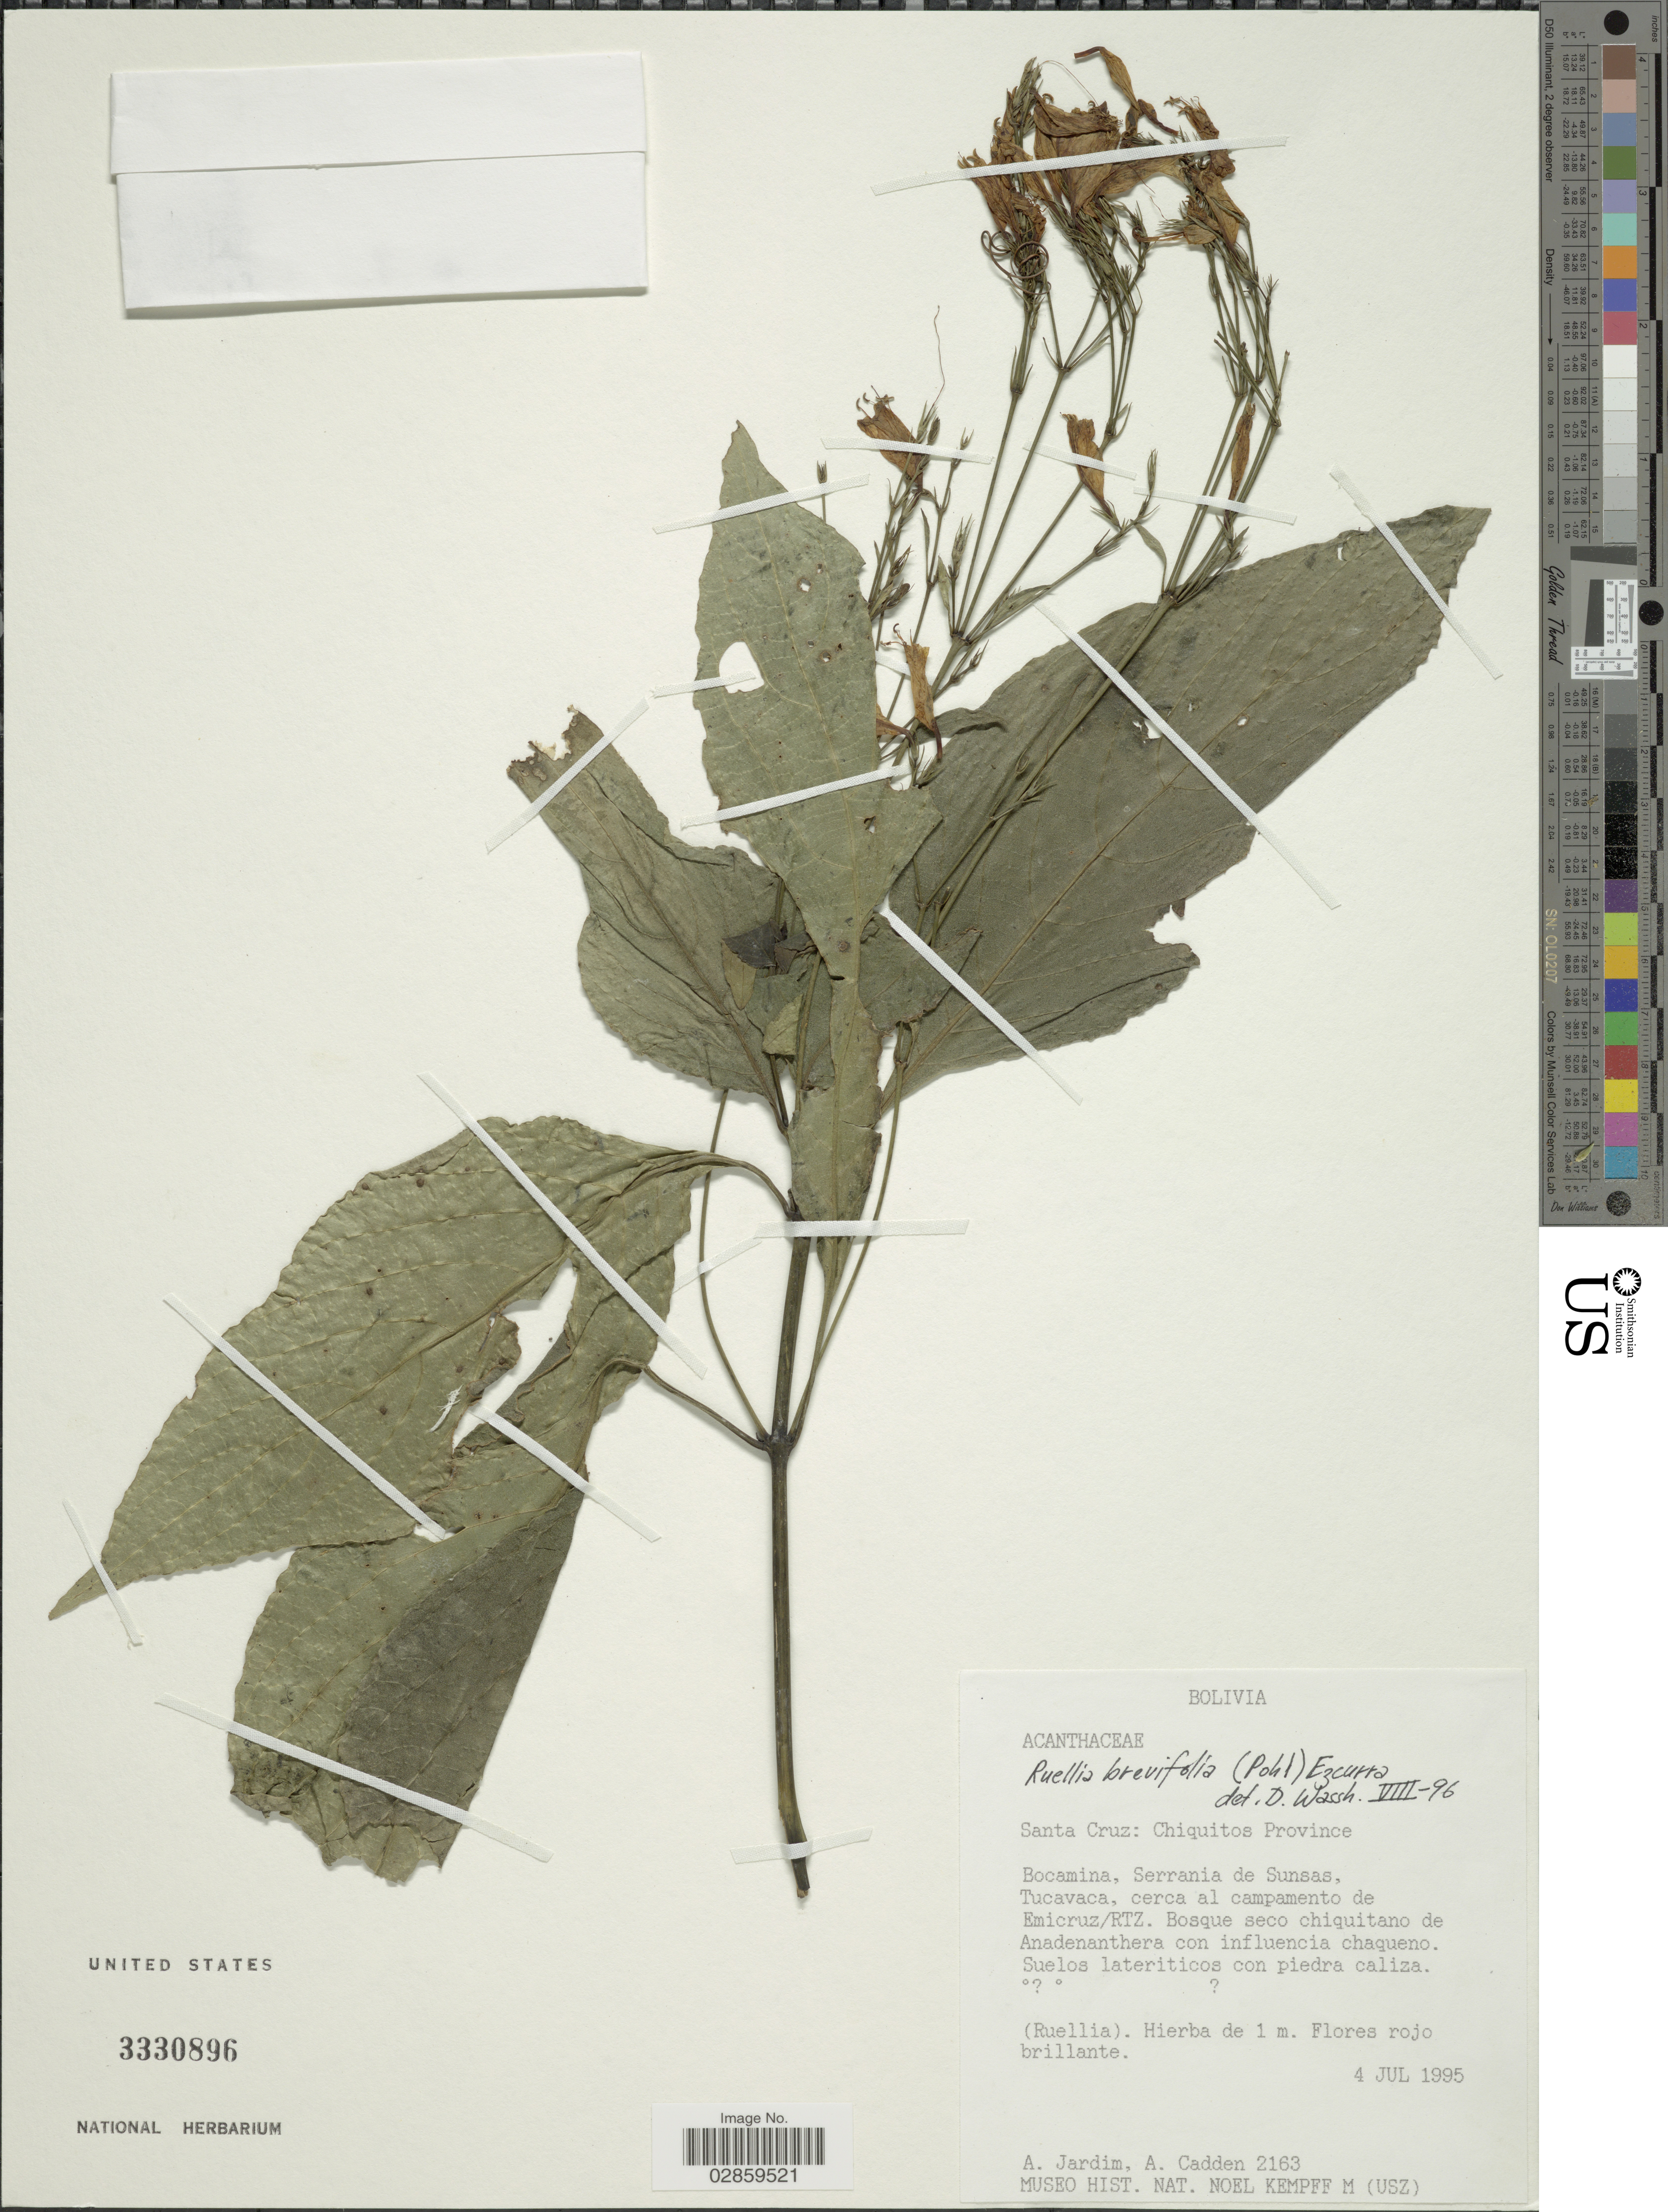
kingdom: Plantae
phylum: Tracheophyta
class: Magnoliopsida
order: Lamiales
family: Acanthaceae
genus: Ruellia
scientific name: Ruellia brevifolia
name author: (Pohl) C. Ezcurra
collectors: A. Jardim & A. Cadden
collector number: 2163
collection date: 1995-07-04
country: Bolivia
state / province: Santa Cruz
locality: Chiquitos Province, Bocamina, Serrania de Sunsas, Tucavaca, cerca al campamento de Emicruz/Rtz. Bosque seco chiquitano de Anadenanthera con influencia chaqueno.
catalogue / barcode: US 3330896